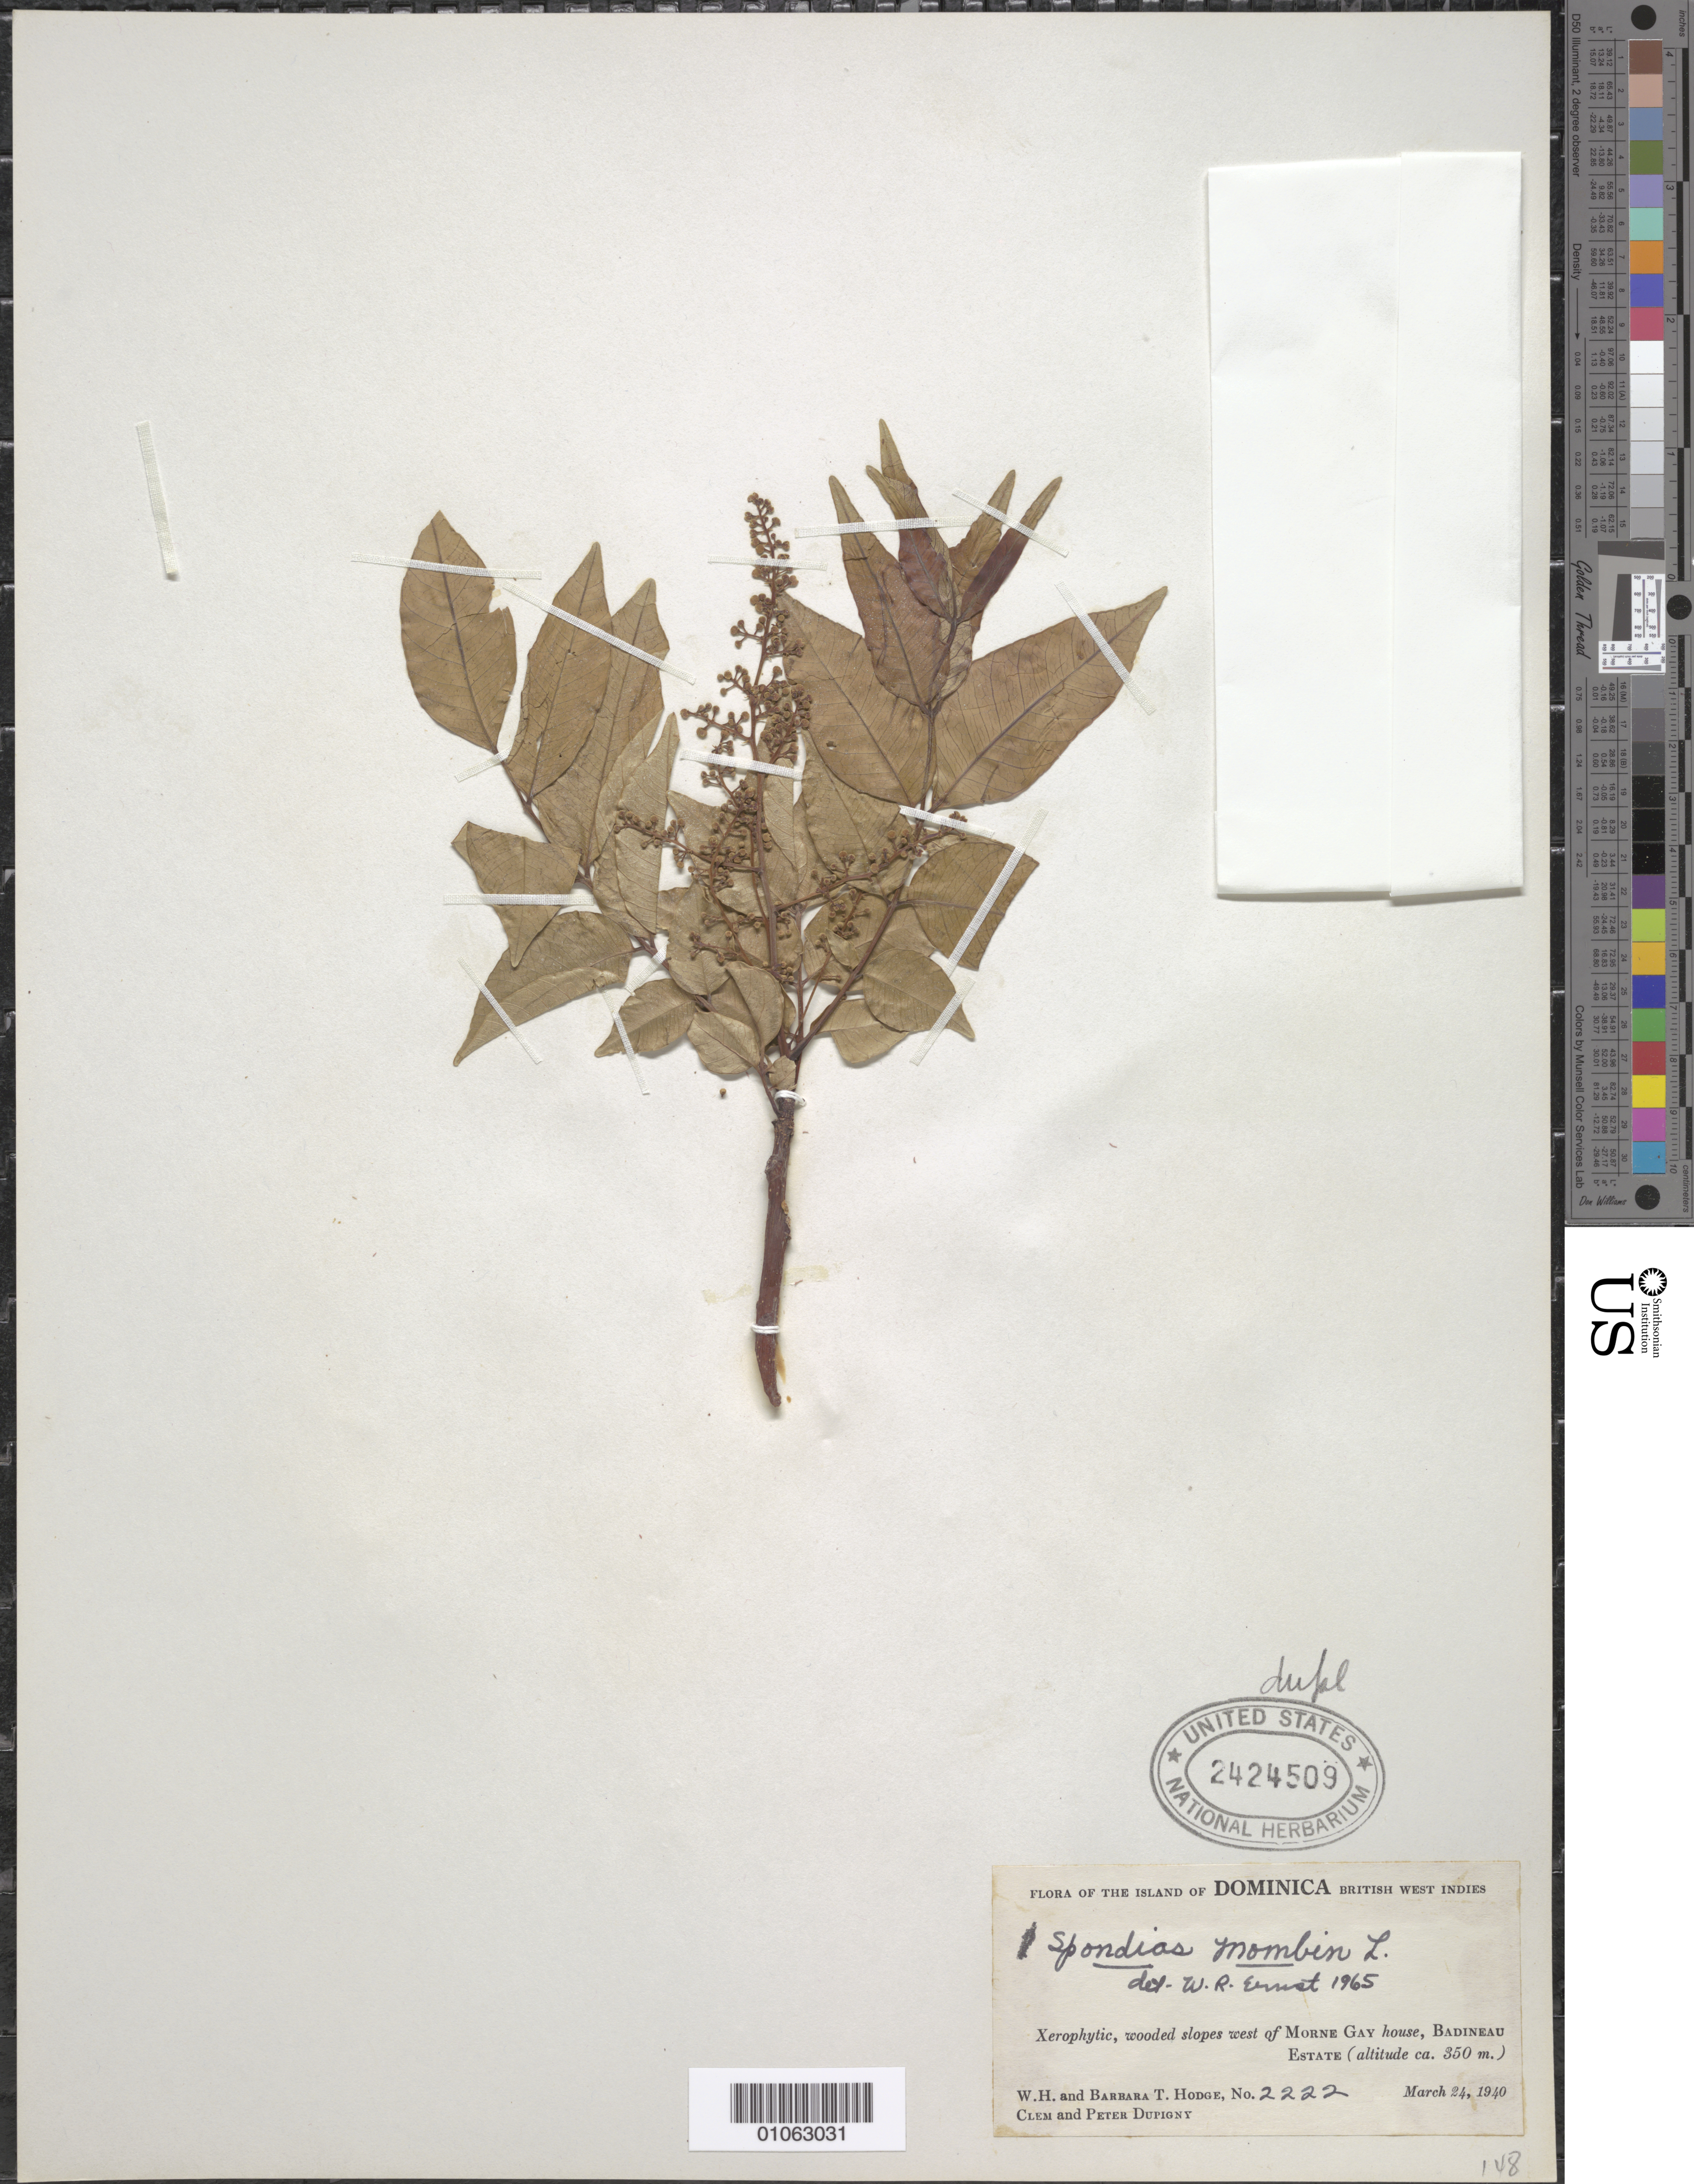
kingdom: Plantae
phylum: Tracheophyta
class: Magnoliopsida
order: Sapindales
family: Anacardiaceae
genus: Spondias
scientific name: Spondias mombin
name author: L.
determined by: Mitchell, J. D.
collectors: B. Hodge & W. Hodge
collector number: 2222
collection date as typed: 24 Mar 1940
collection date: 1940-03-24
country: Dominica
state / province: St. George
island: Dominica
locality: Xerophytic, wooded slopes west of Morne Gay house, Badineau estate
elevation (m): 350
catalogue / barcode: US 2424509